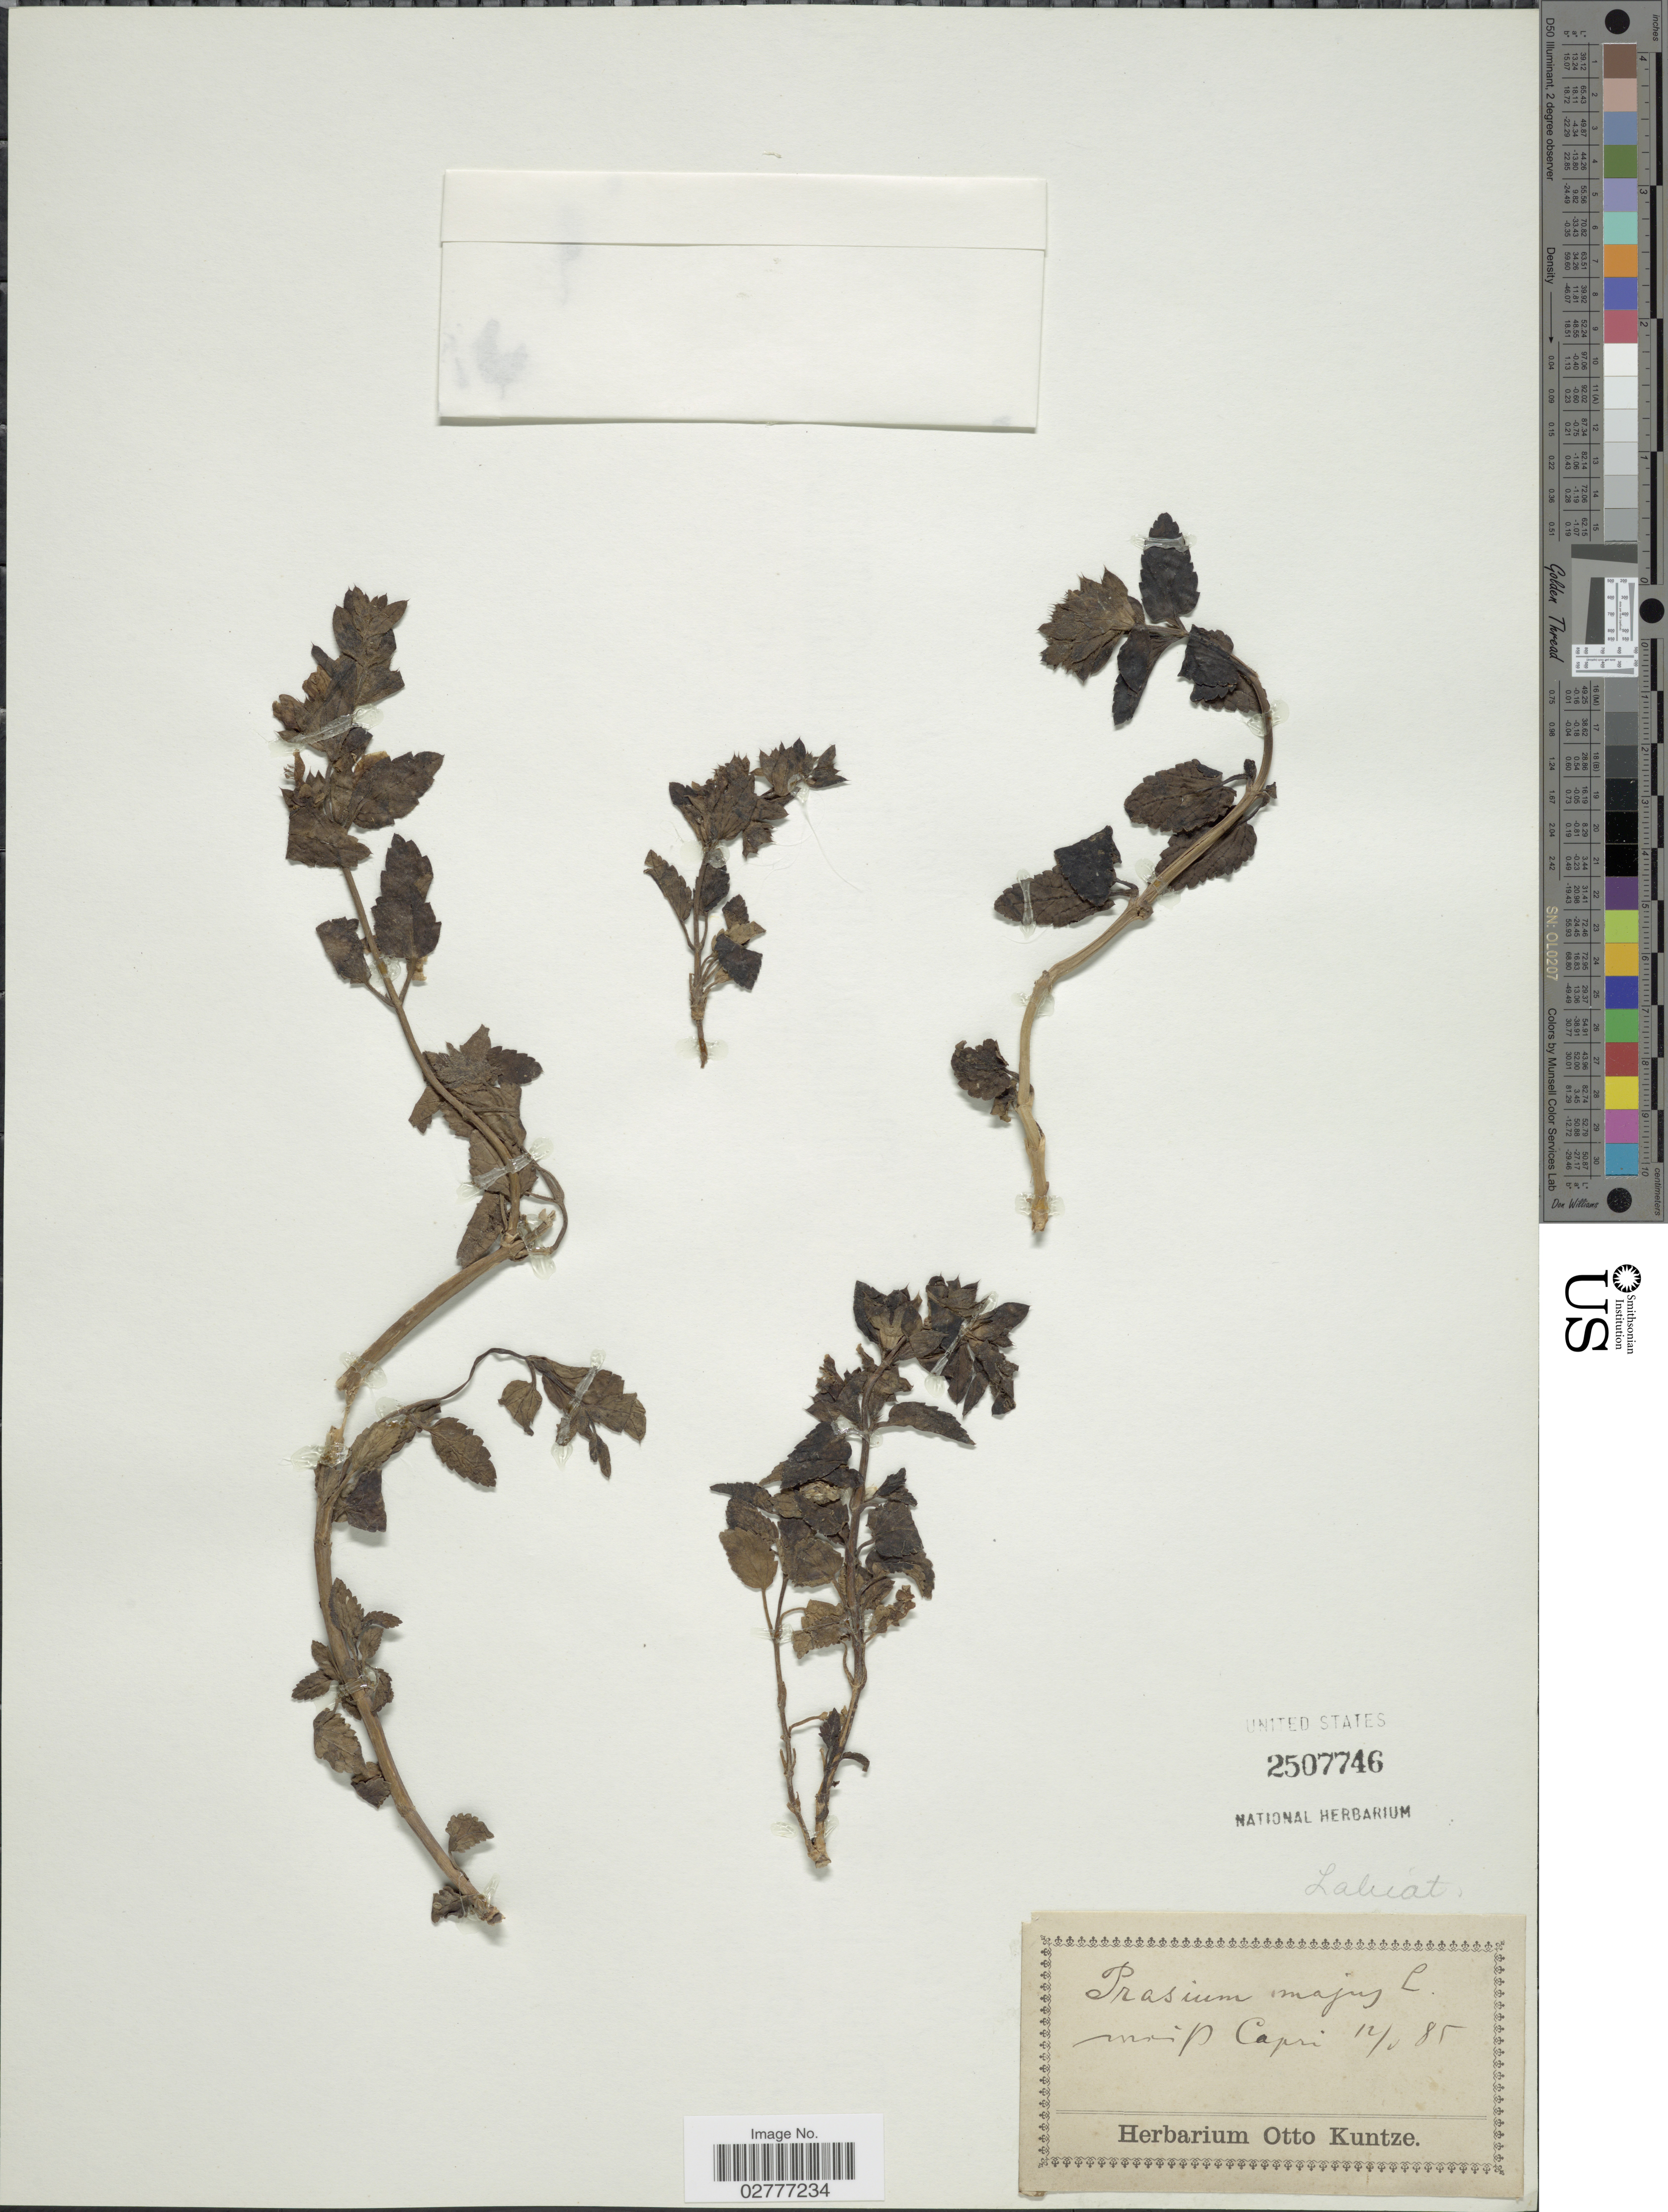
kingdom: Plantae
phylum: Tracheophyta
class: Magnoliopsida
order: Lamiales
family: Lamiaceae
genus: Prasium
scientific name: Prasium majus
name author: L.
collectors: ex herb. Otto Kuntze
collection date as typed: Transcribed d/m/y: 12/5/85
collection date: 1885-05-12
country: Italy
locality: Mois P Capri [interpreted]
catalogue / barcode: US 2507746